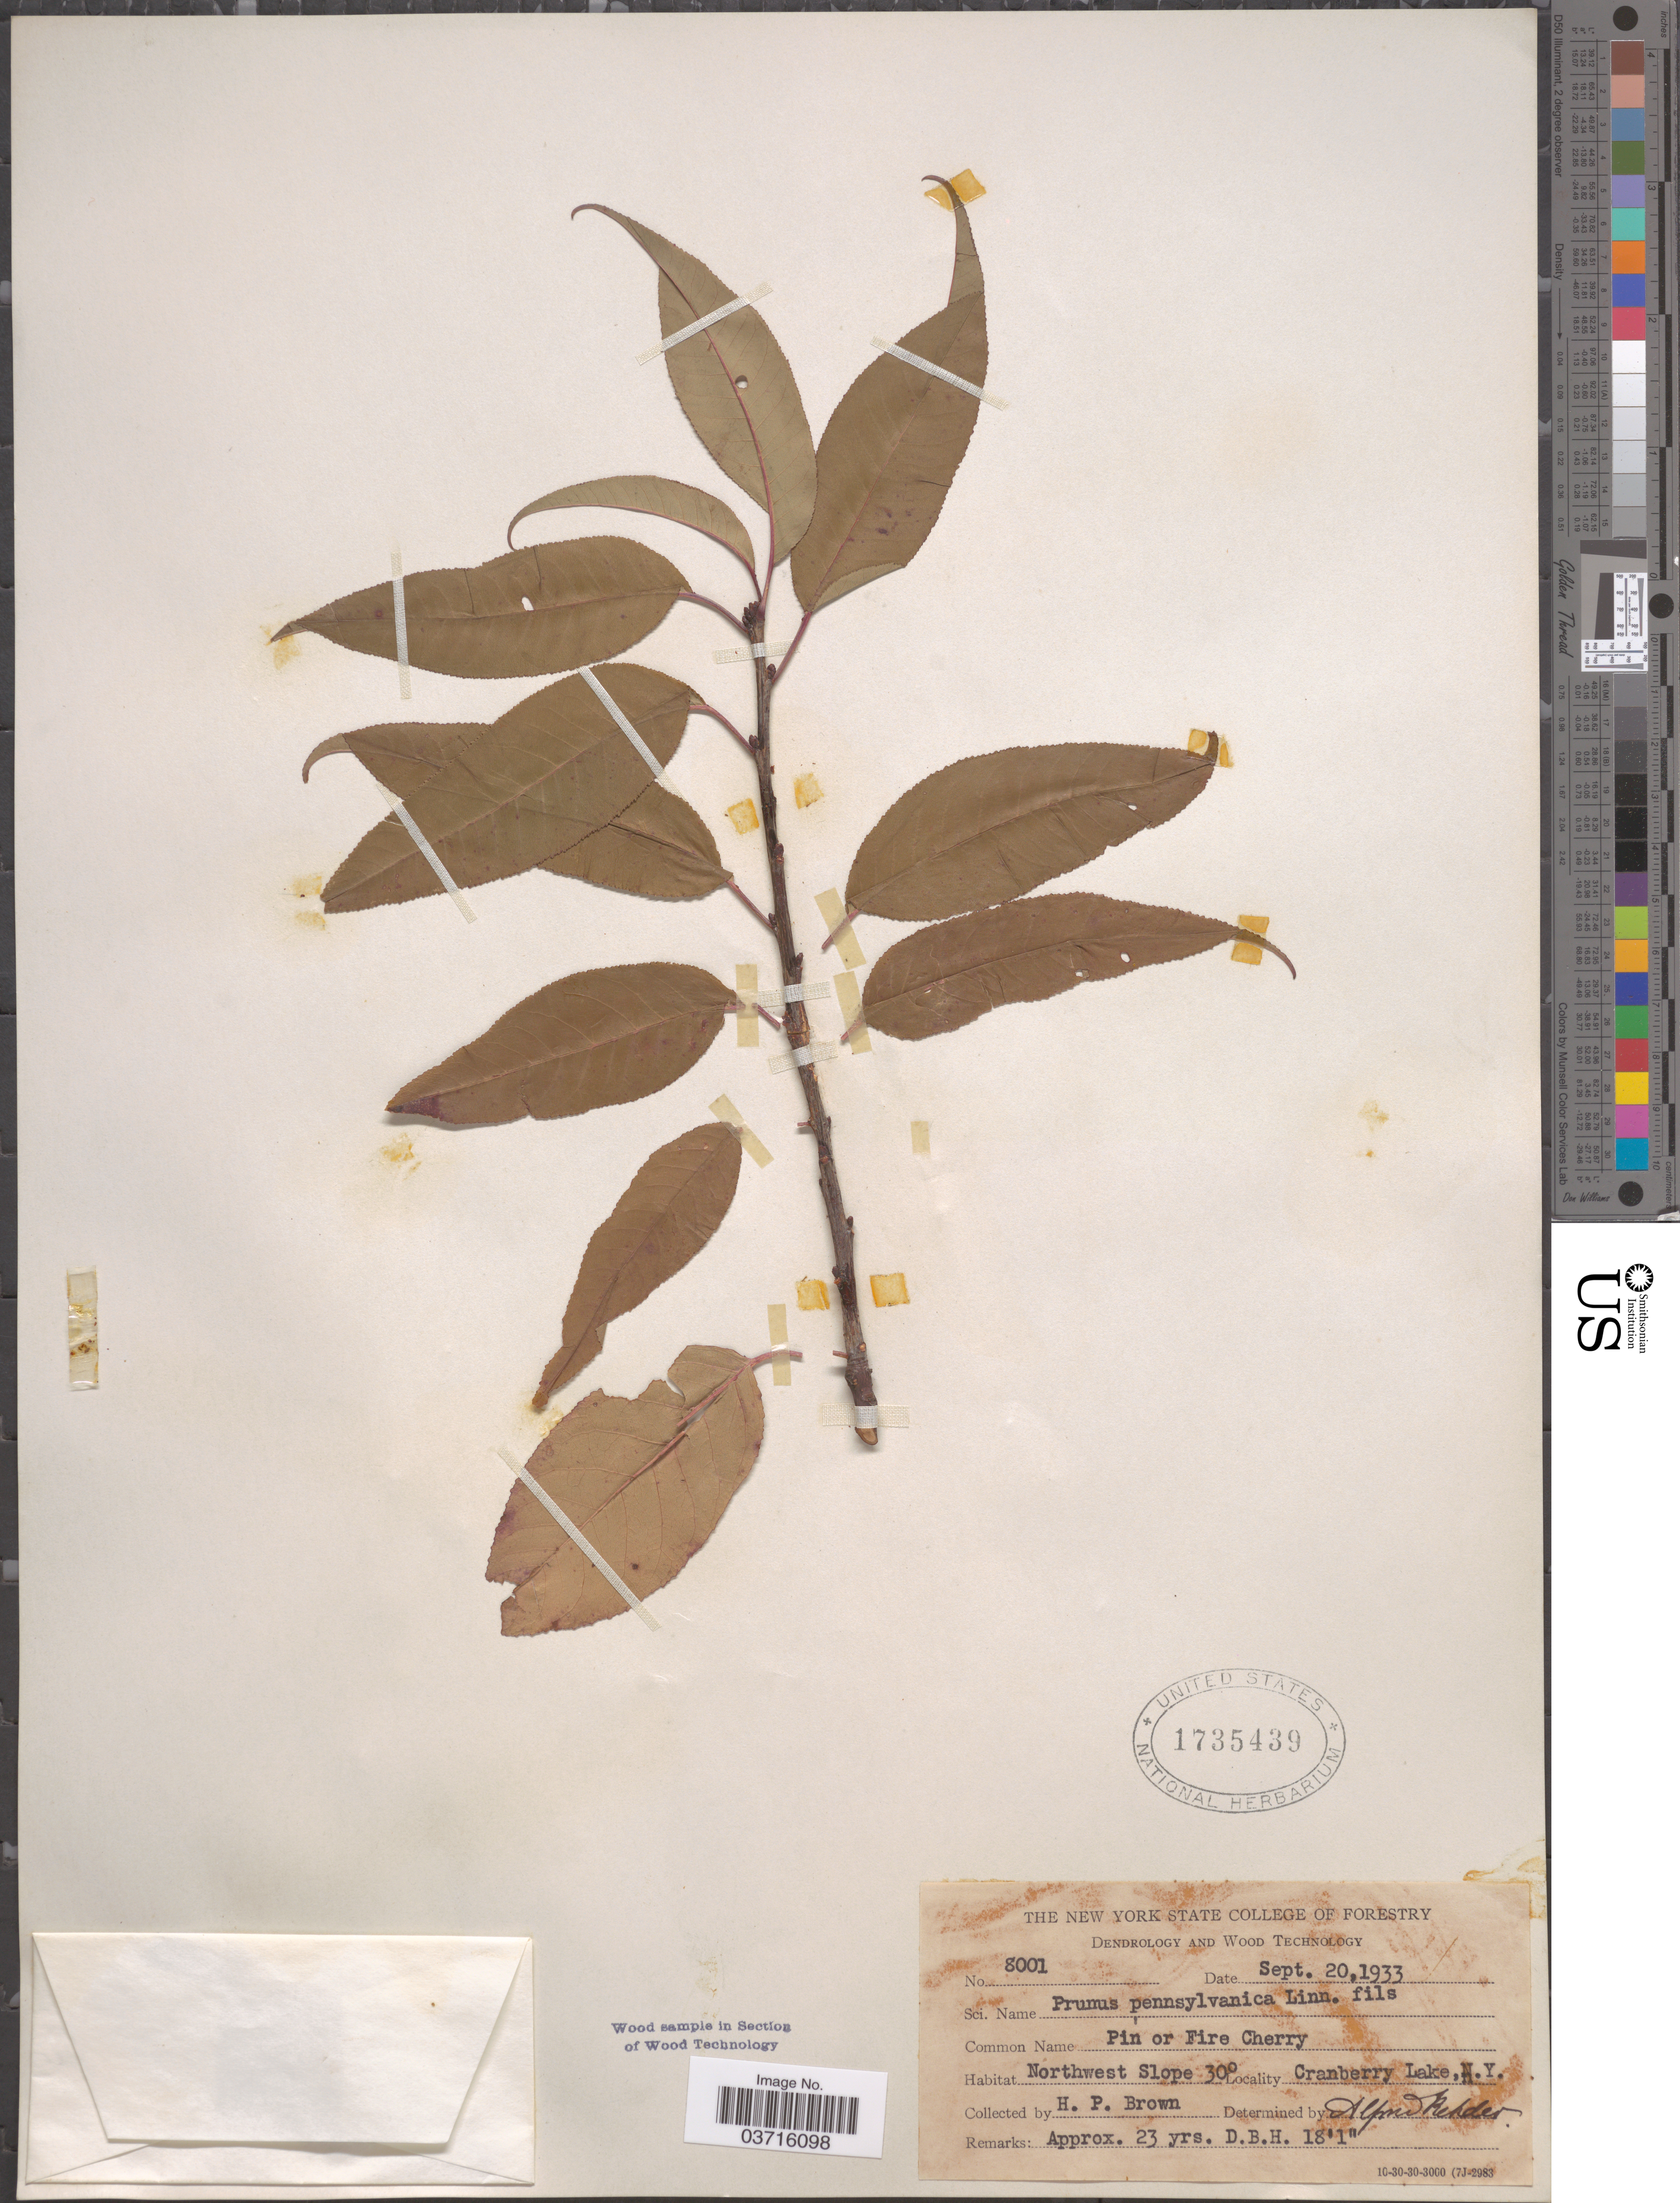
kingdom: Plantae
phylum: Tracheophyta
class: Magnoliopsida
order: Rosales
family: Rosaceae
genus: Prunus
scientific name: Prunus pensylvanica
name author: L. f.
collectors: H. P. Brown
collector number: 8001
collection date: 1933-09-20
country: United States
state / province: New York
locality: Northwest Slope 30°. Cranberry Lake.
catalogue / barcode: US 1735439